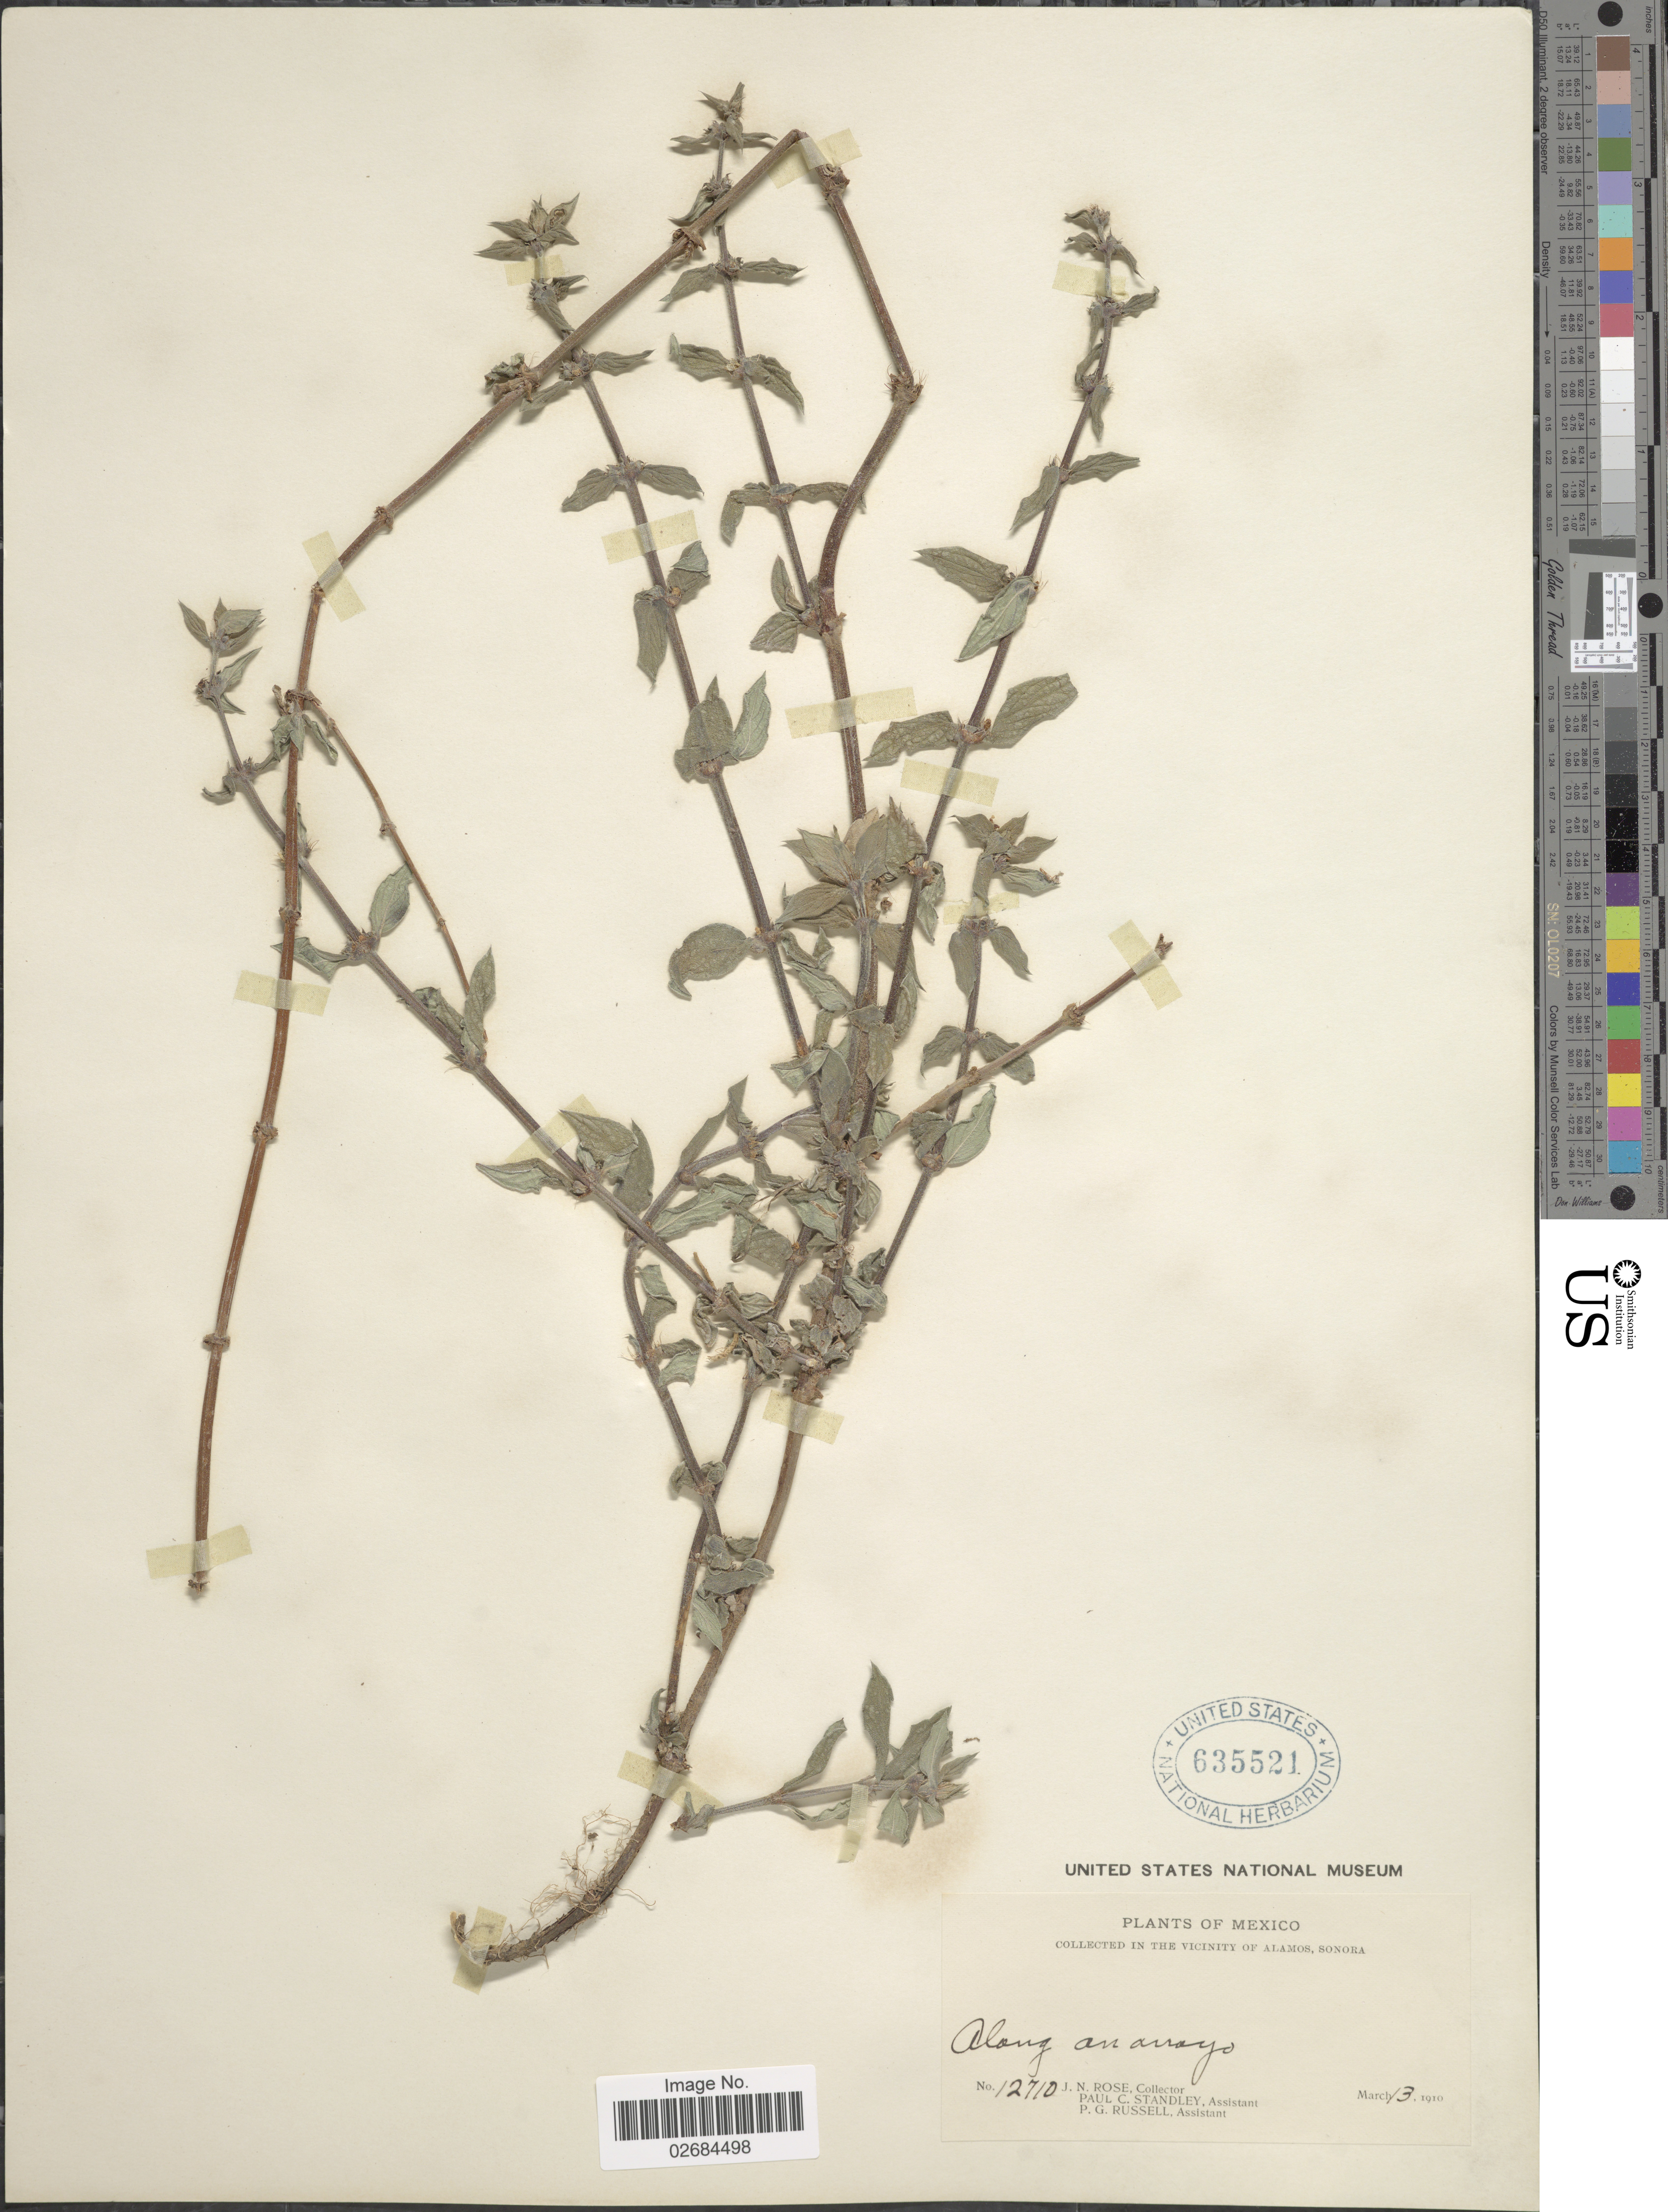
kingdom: Plantae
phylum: Tracheophyta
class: Magnoliopsida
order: Gentianales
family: Rubiaceae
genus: Diodia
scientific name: Diodia sp.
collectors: J. N. Rose, P. C. Standley & P. G. Russell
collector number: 12710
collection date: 1910-03-13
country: Mexico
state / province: Sonora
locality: Vicinity of Alamos. Along an arroyo.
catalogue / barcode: US 635521